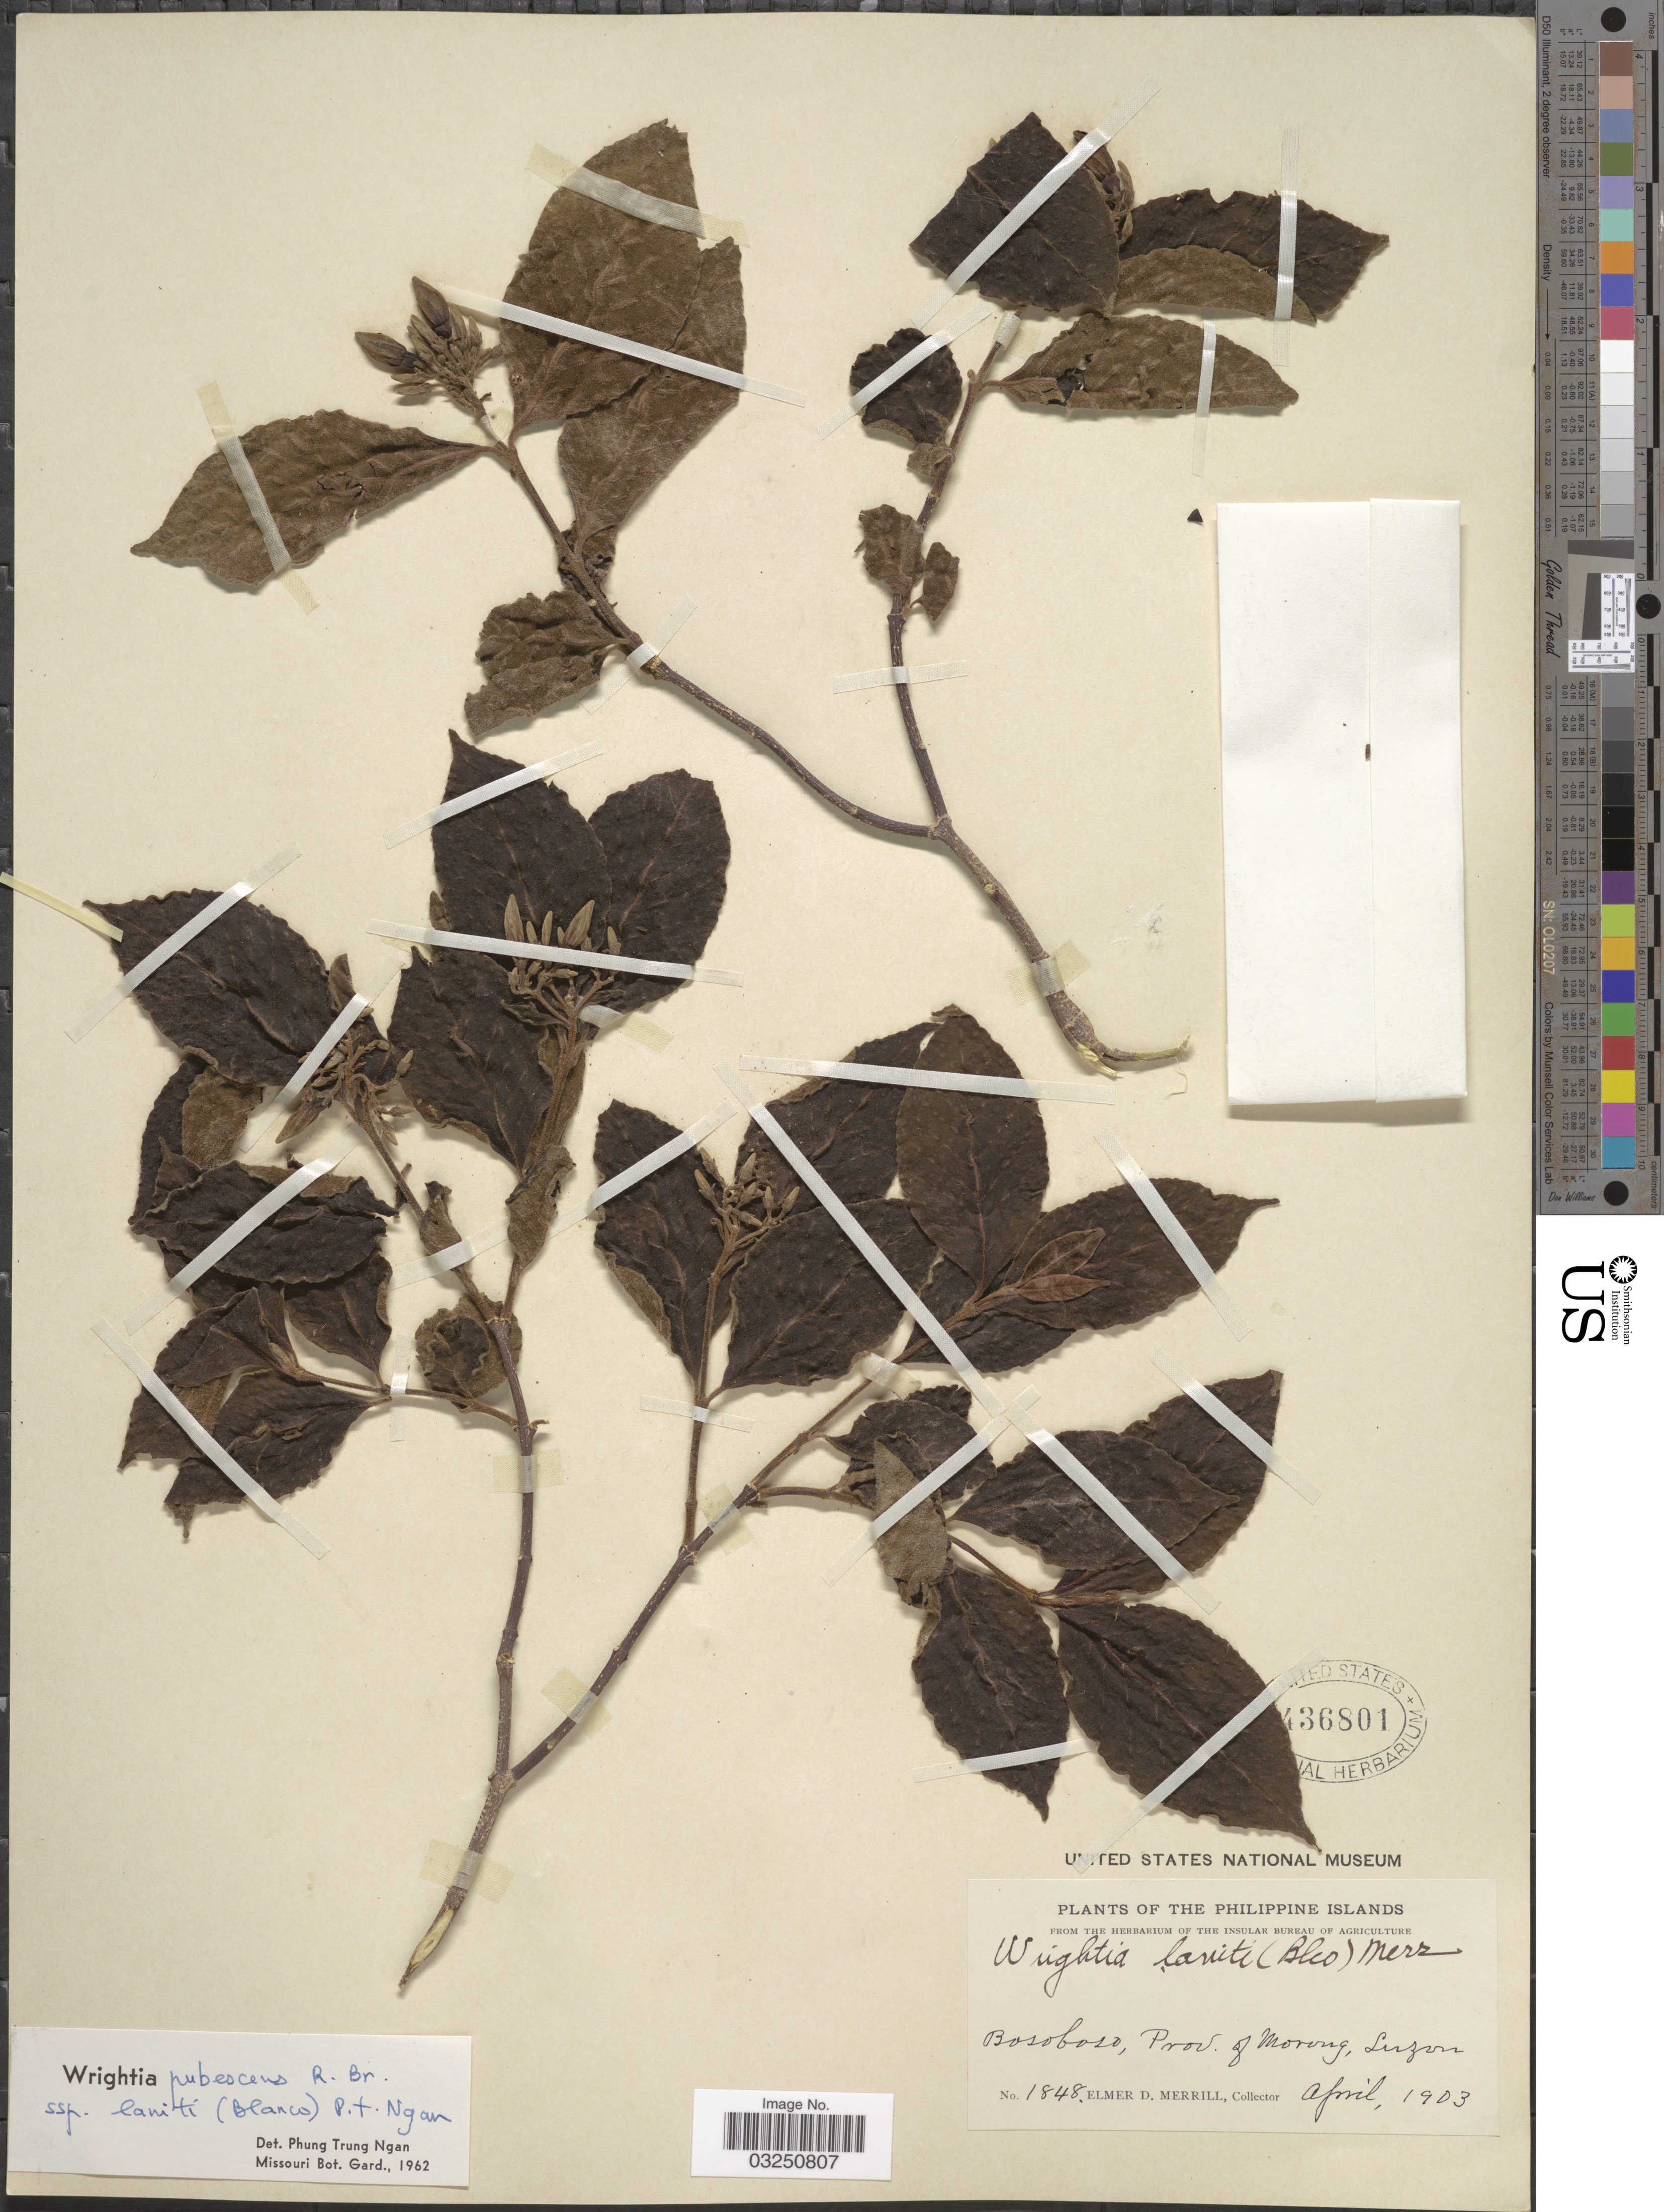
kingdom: Plantae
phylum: Tracheophyta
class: Magnoliopsida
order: Gentianales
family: Apocynaceae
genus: Wrightia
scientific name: Wrightia pubescens subsp. laniti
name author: (M. Blanco) Ngan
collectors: E. D. Merrill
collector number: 1848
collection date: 1903-04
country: Philippines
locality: The Philippine Islands. Bosoboso, Prov. of Morong, Luzon.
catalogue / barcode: US 436801